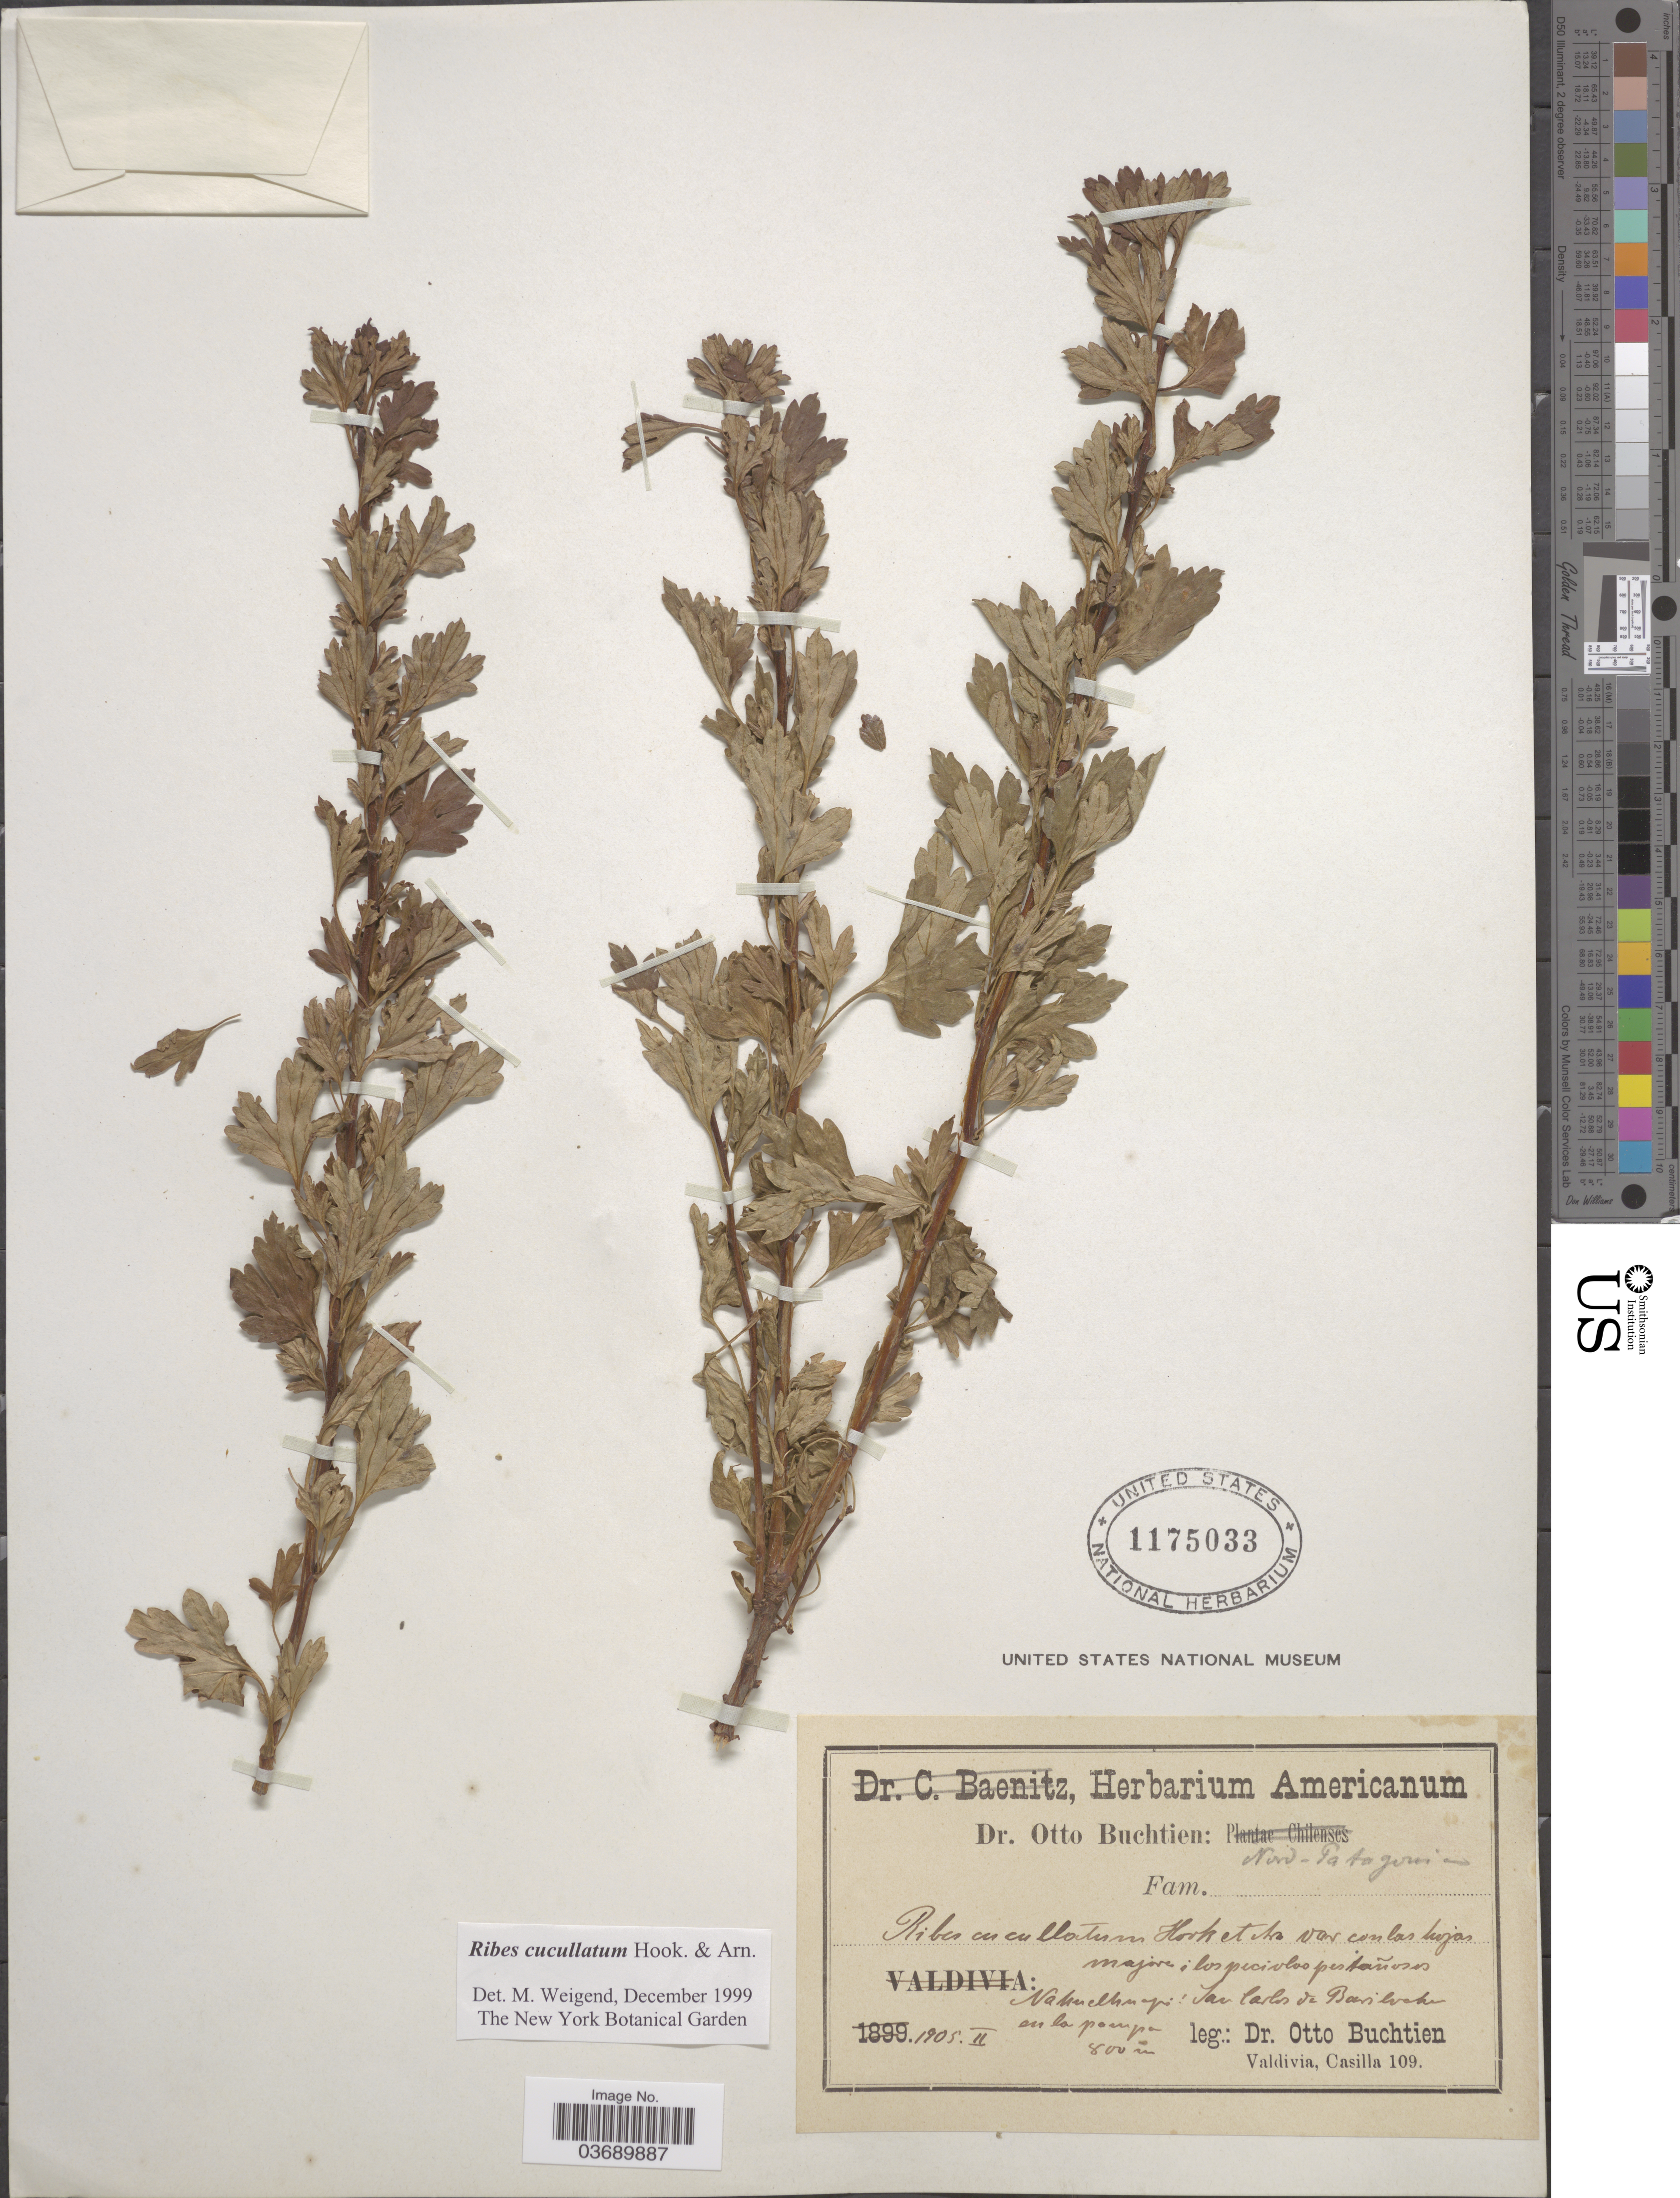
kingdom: Plantae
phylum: Tracheophyta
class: Magnoliopsida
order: Saxifragales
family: Grossulariaceae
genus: Ribes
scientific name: Ribes cucullatum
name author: Hook. & Arn.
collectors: O. Buchtien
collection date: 1905-02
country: Argentina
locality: Nord-Patagonia. Nahuelhuapi: San Carlos de Bariloche en la pampa.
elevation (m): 800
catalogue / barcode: US 1175033